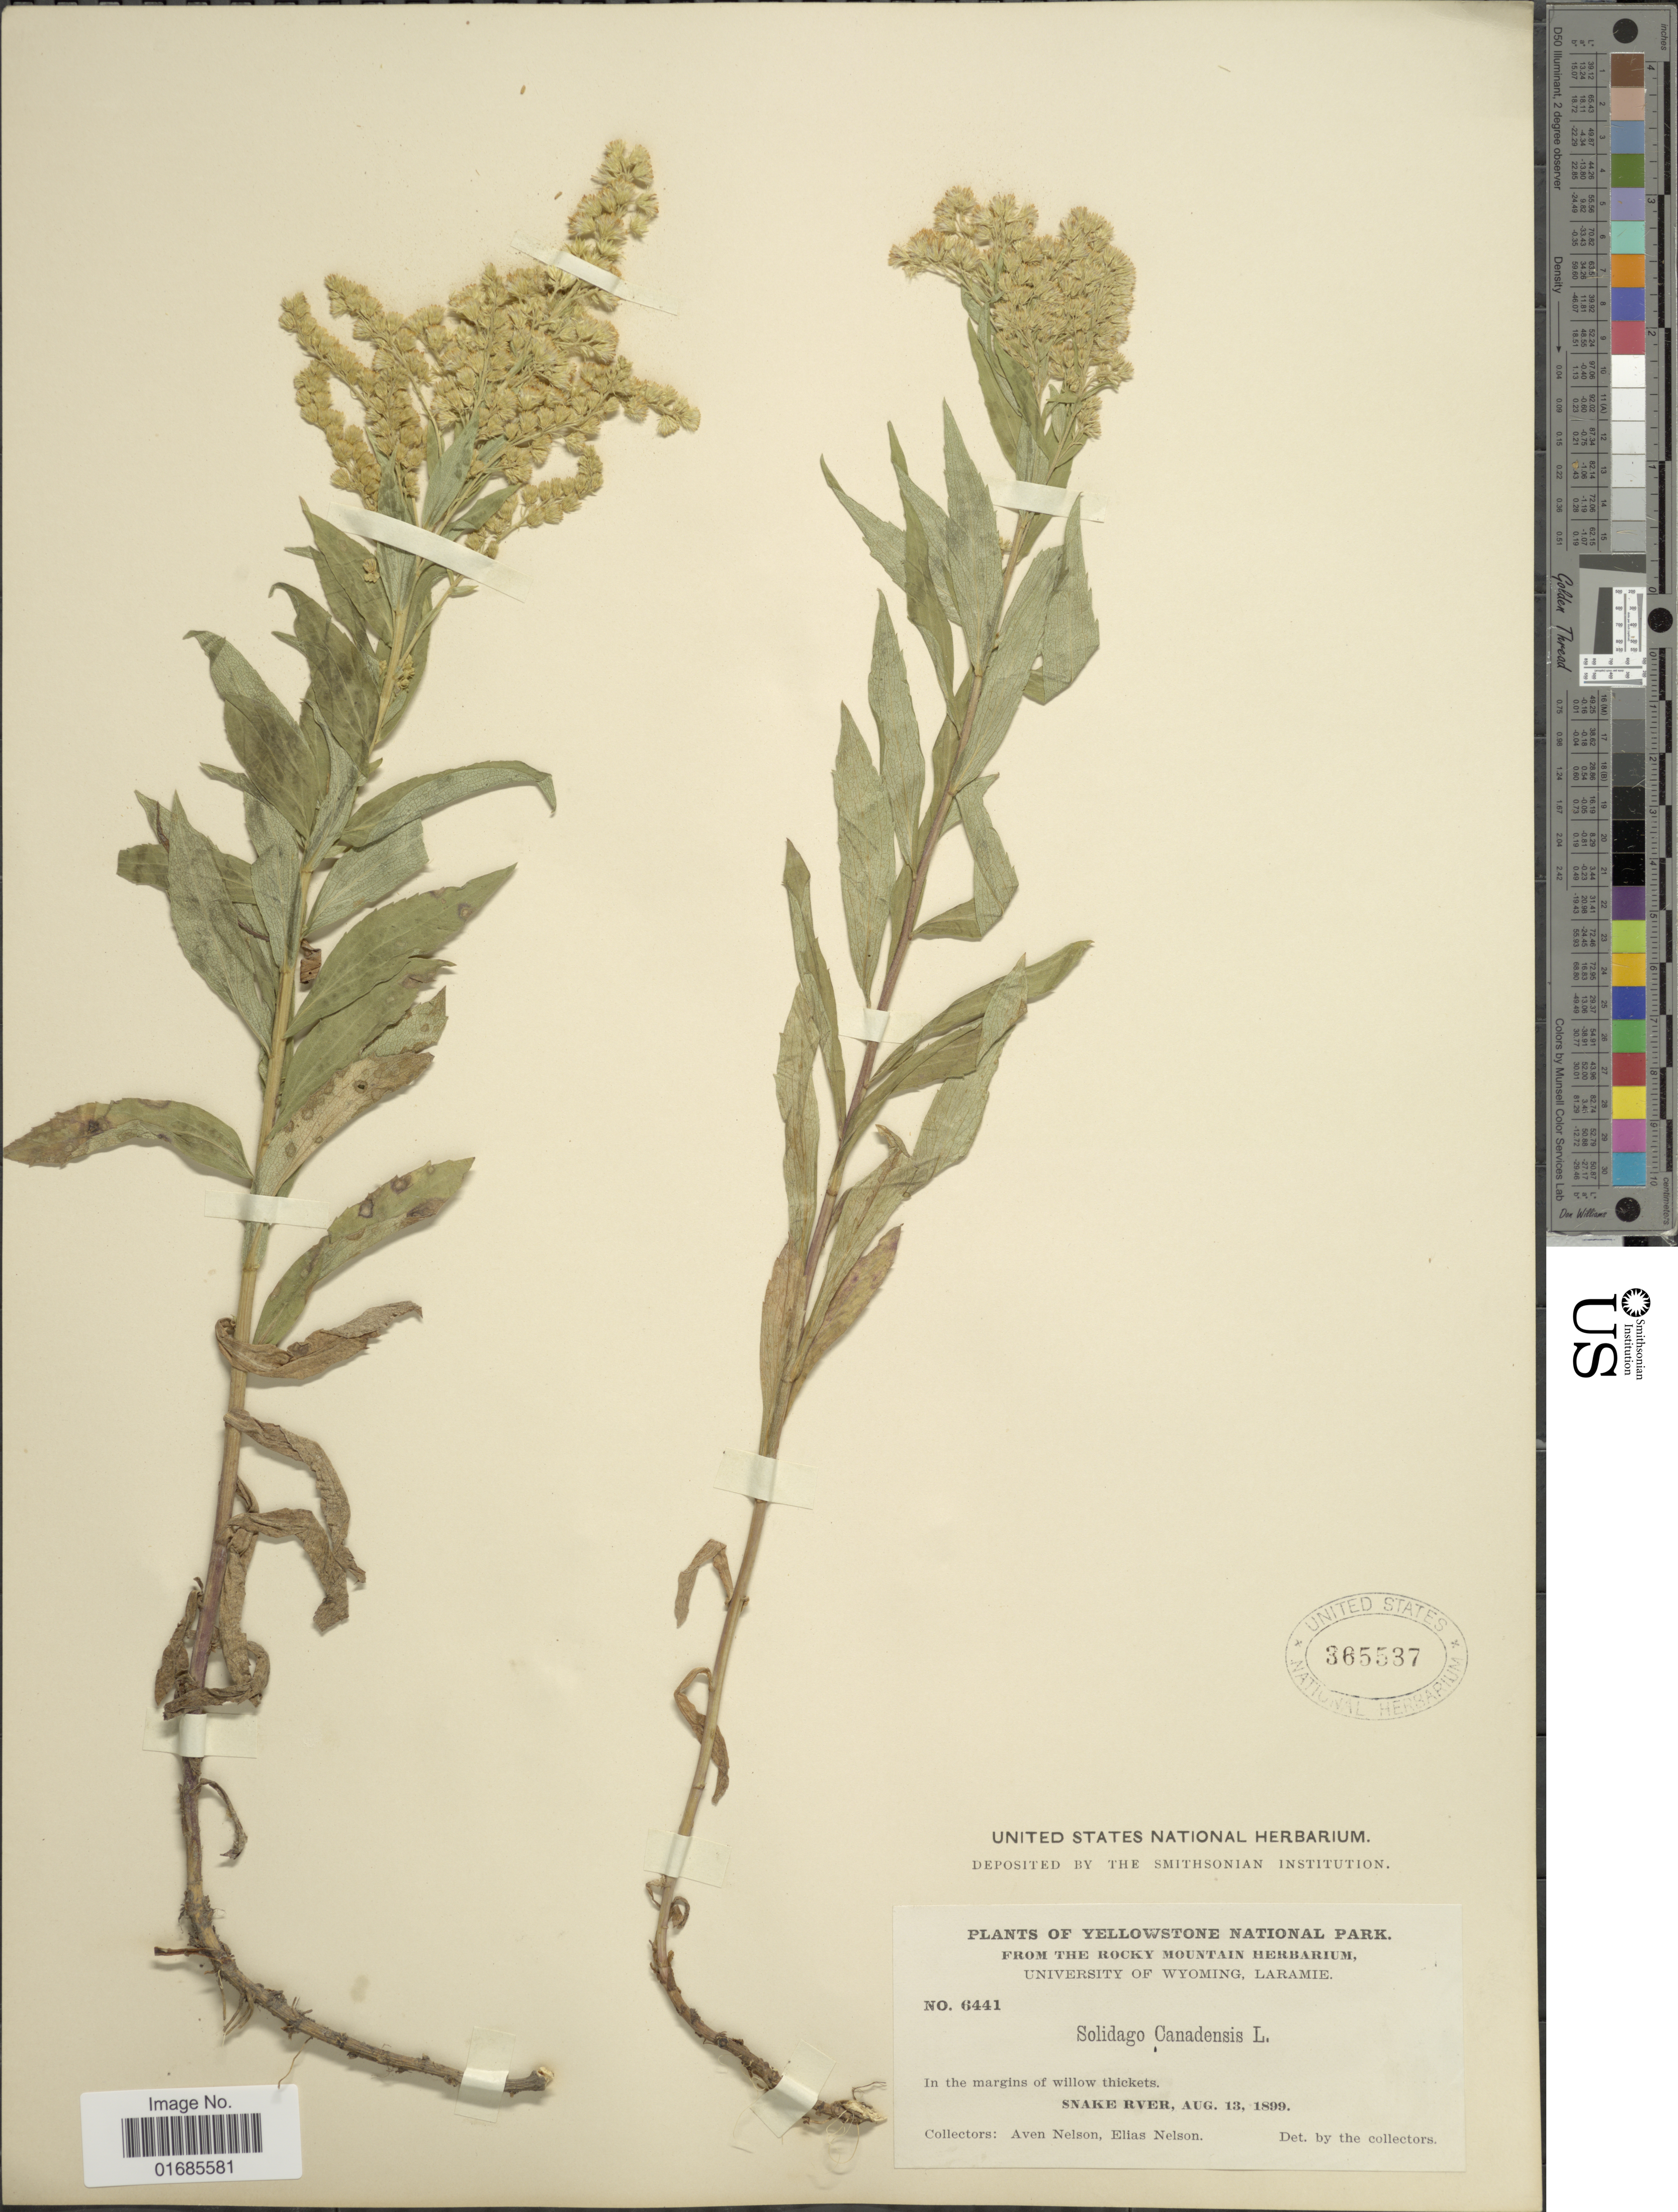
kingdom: Plantae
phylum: Tracheophyta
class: Magnoliopsida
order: Asterales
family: Asteraceae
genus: Solidago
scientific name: Solidago canadensis var. salebrosa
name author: (Piper) M.E. Jones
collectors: A. Nelson & E. Nelson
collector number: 6441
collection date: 1899-08-13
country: United States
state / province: Wyoming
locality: Yellowstone National Park, Snake River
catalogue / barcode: US 365537